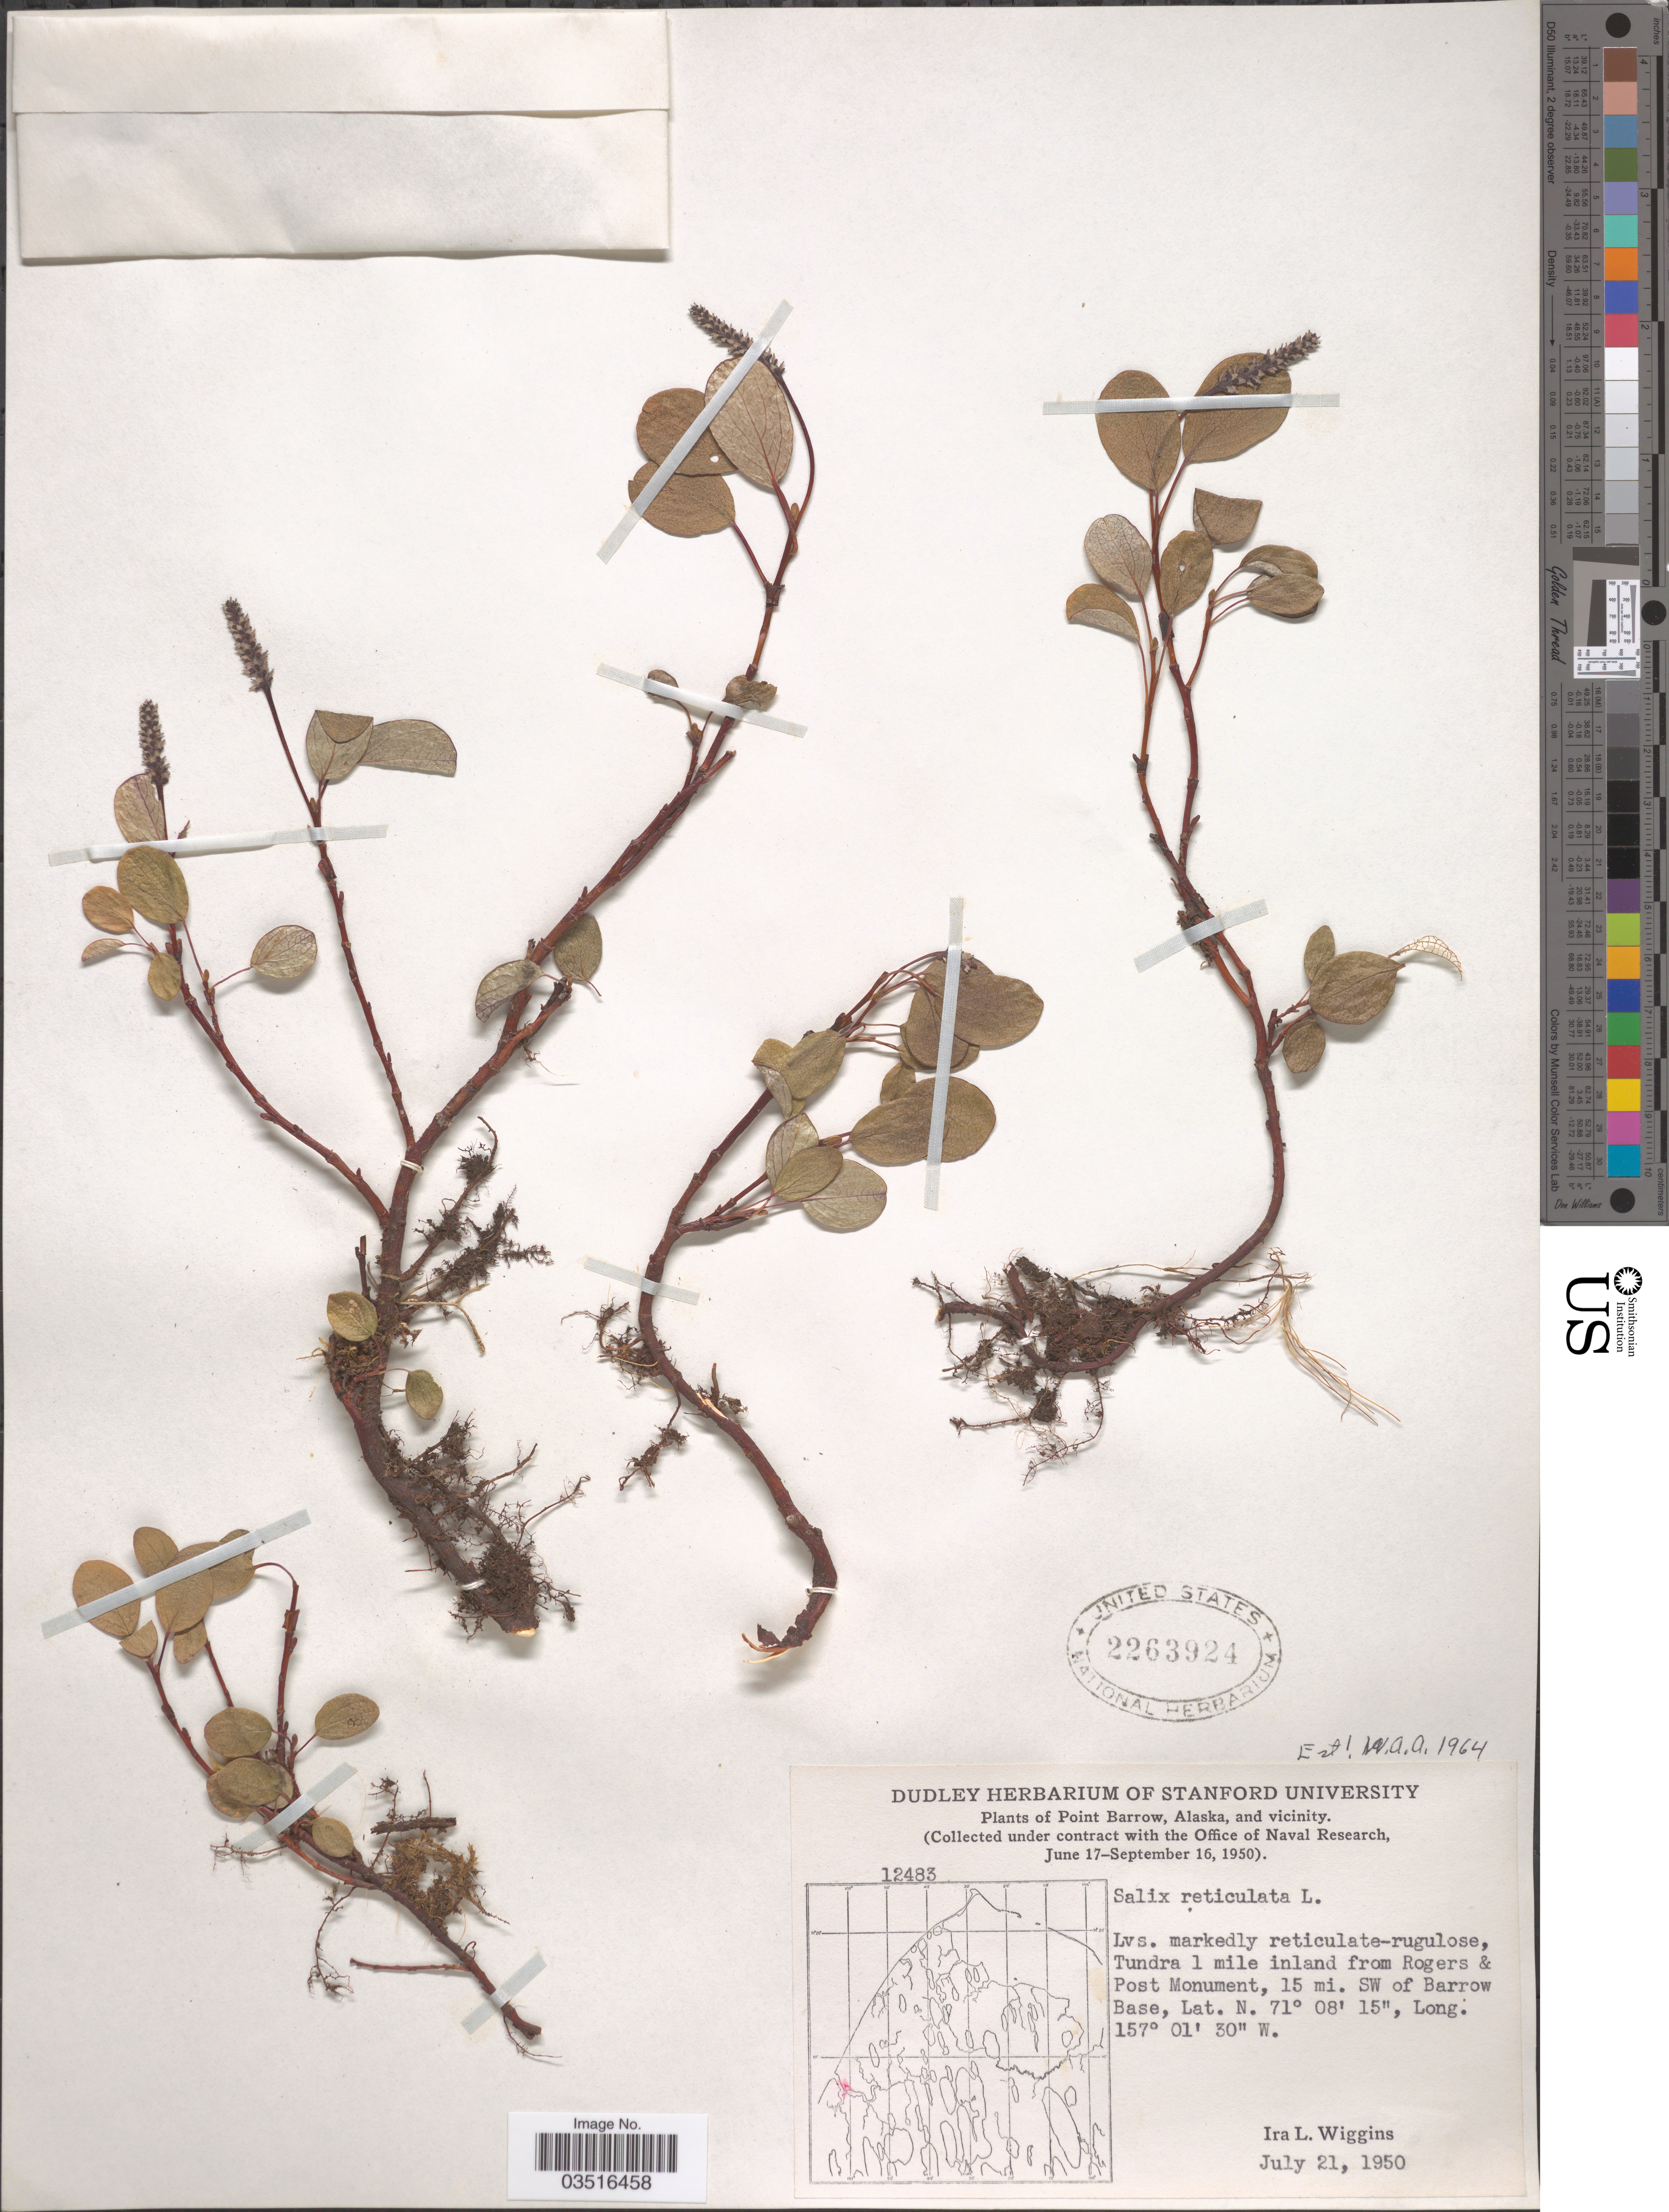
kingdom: Plantae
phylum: Tracheophyta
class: Magnoliopsida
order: Malpighiales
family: Salicaceae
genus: Salix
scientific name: Salix reticulata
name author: L.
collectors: I. L. Wiggins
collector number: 12483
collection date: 1950-07-21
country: United States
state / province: Alaska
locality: Point Barrow, Alaska, and vicinity. Tundra 1 mile inland from Rogers & Post Monument, 15 mi. SW of Barrow Base.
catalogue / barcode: US 2263924